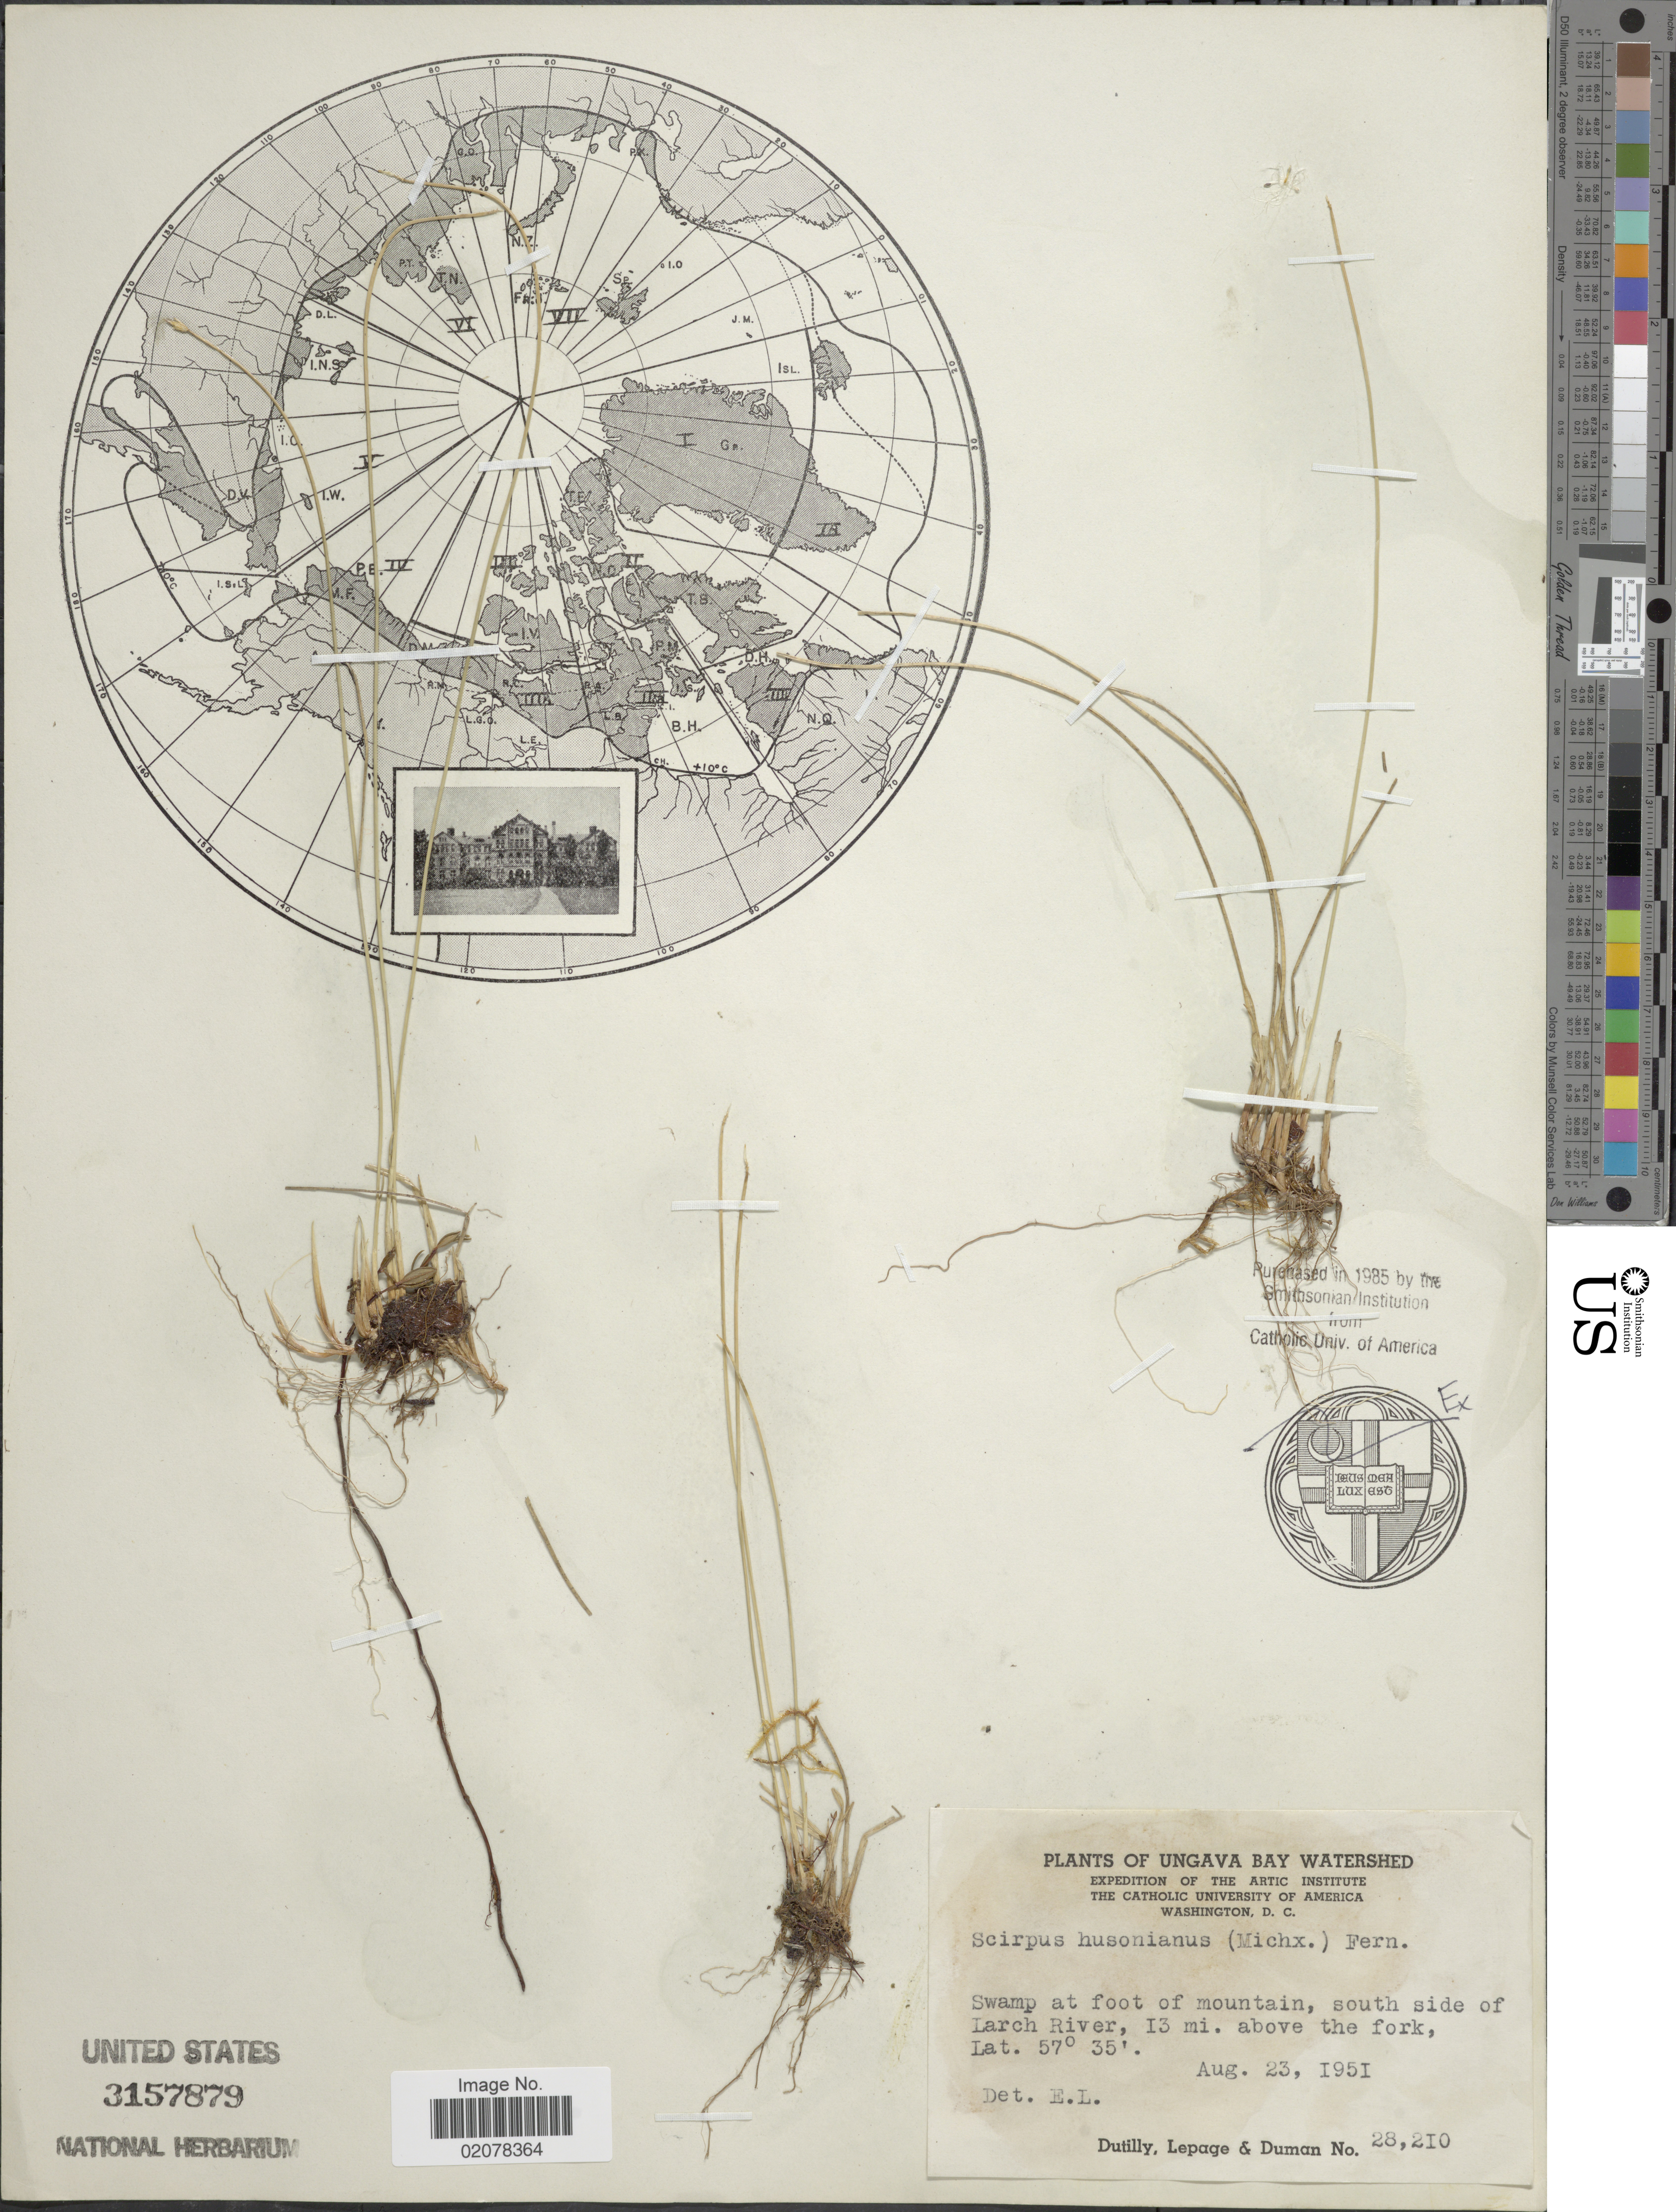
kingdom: Plantae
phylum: Tracheophyta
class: Liliopsida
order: Poales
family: Cyperaceae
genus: Trichophorum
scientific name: Trichophorum alpinum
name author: (L.) Pers.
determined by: Strong, M. T., (US), Smithsonian Institution - National Museum of Natural History (UNITED STATES)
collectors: -. Dutilly, -. LePage & -. Duman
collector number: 28210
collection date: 1951-08-23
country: Canada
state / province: Nunavut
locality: Ungava Bay Watershed, swamp at food of mountain, south side of Larch River, 13 mi. above the fork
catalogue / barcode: US 3157879